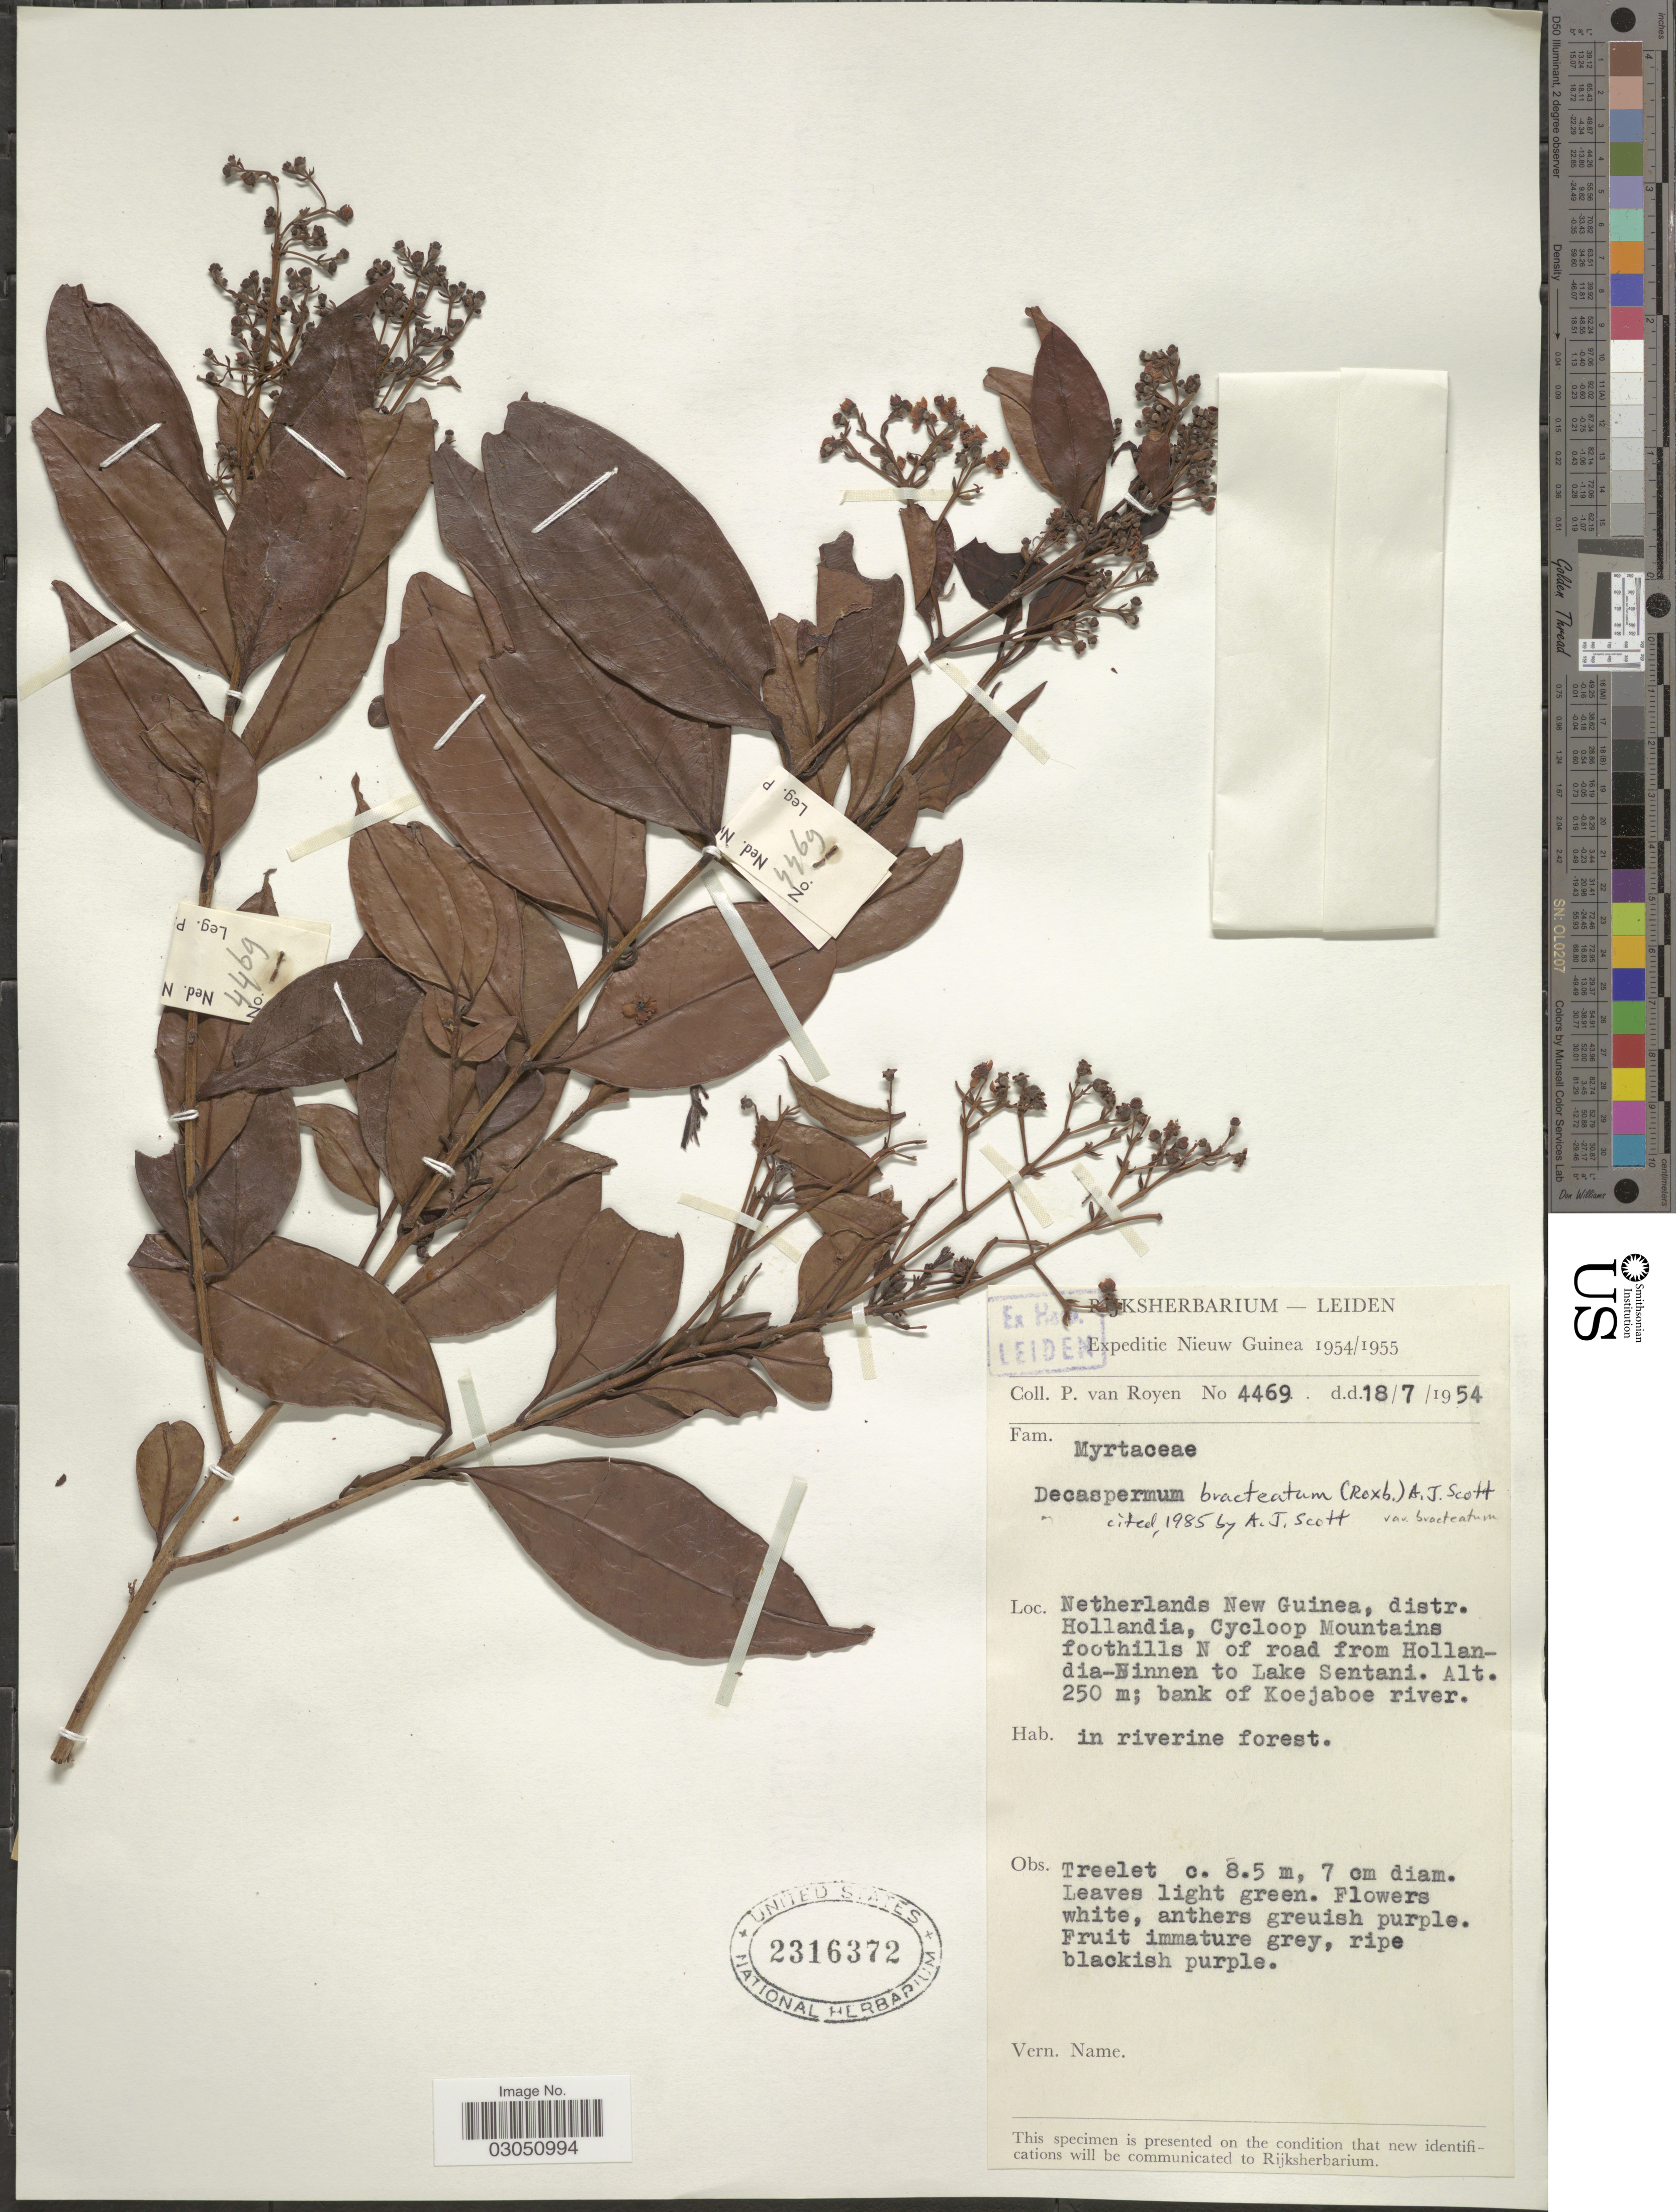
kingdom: Plantae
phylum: Tracheophyta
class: Magnoliopsida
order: Myrtales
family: Myrtaceae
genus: Decaspermum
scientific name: Decaspermum belense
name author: Merr. & L.M. Perry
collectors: P. van Royen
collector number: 4469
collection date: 1954-07-18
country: Indonesia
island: New Guinea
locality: Netherlands New Guinea, distr. Hollandia, Cycloop Mountains foothills N of road from Hollandia-Hinnen to Lake Sentani. Bank of Koejaboe river.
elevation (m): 250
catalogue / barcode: US 2316372